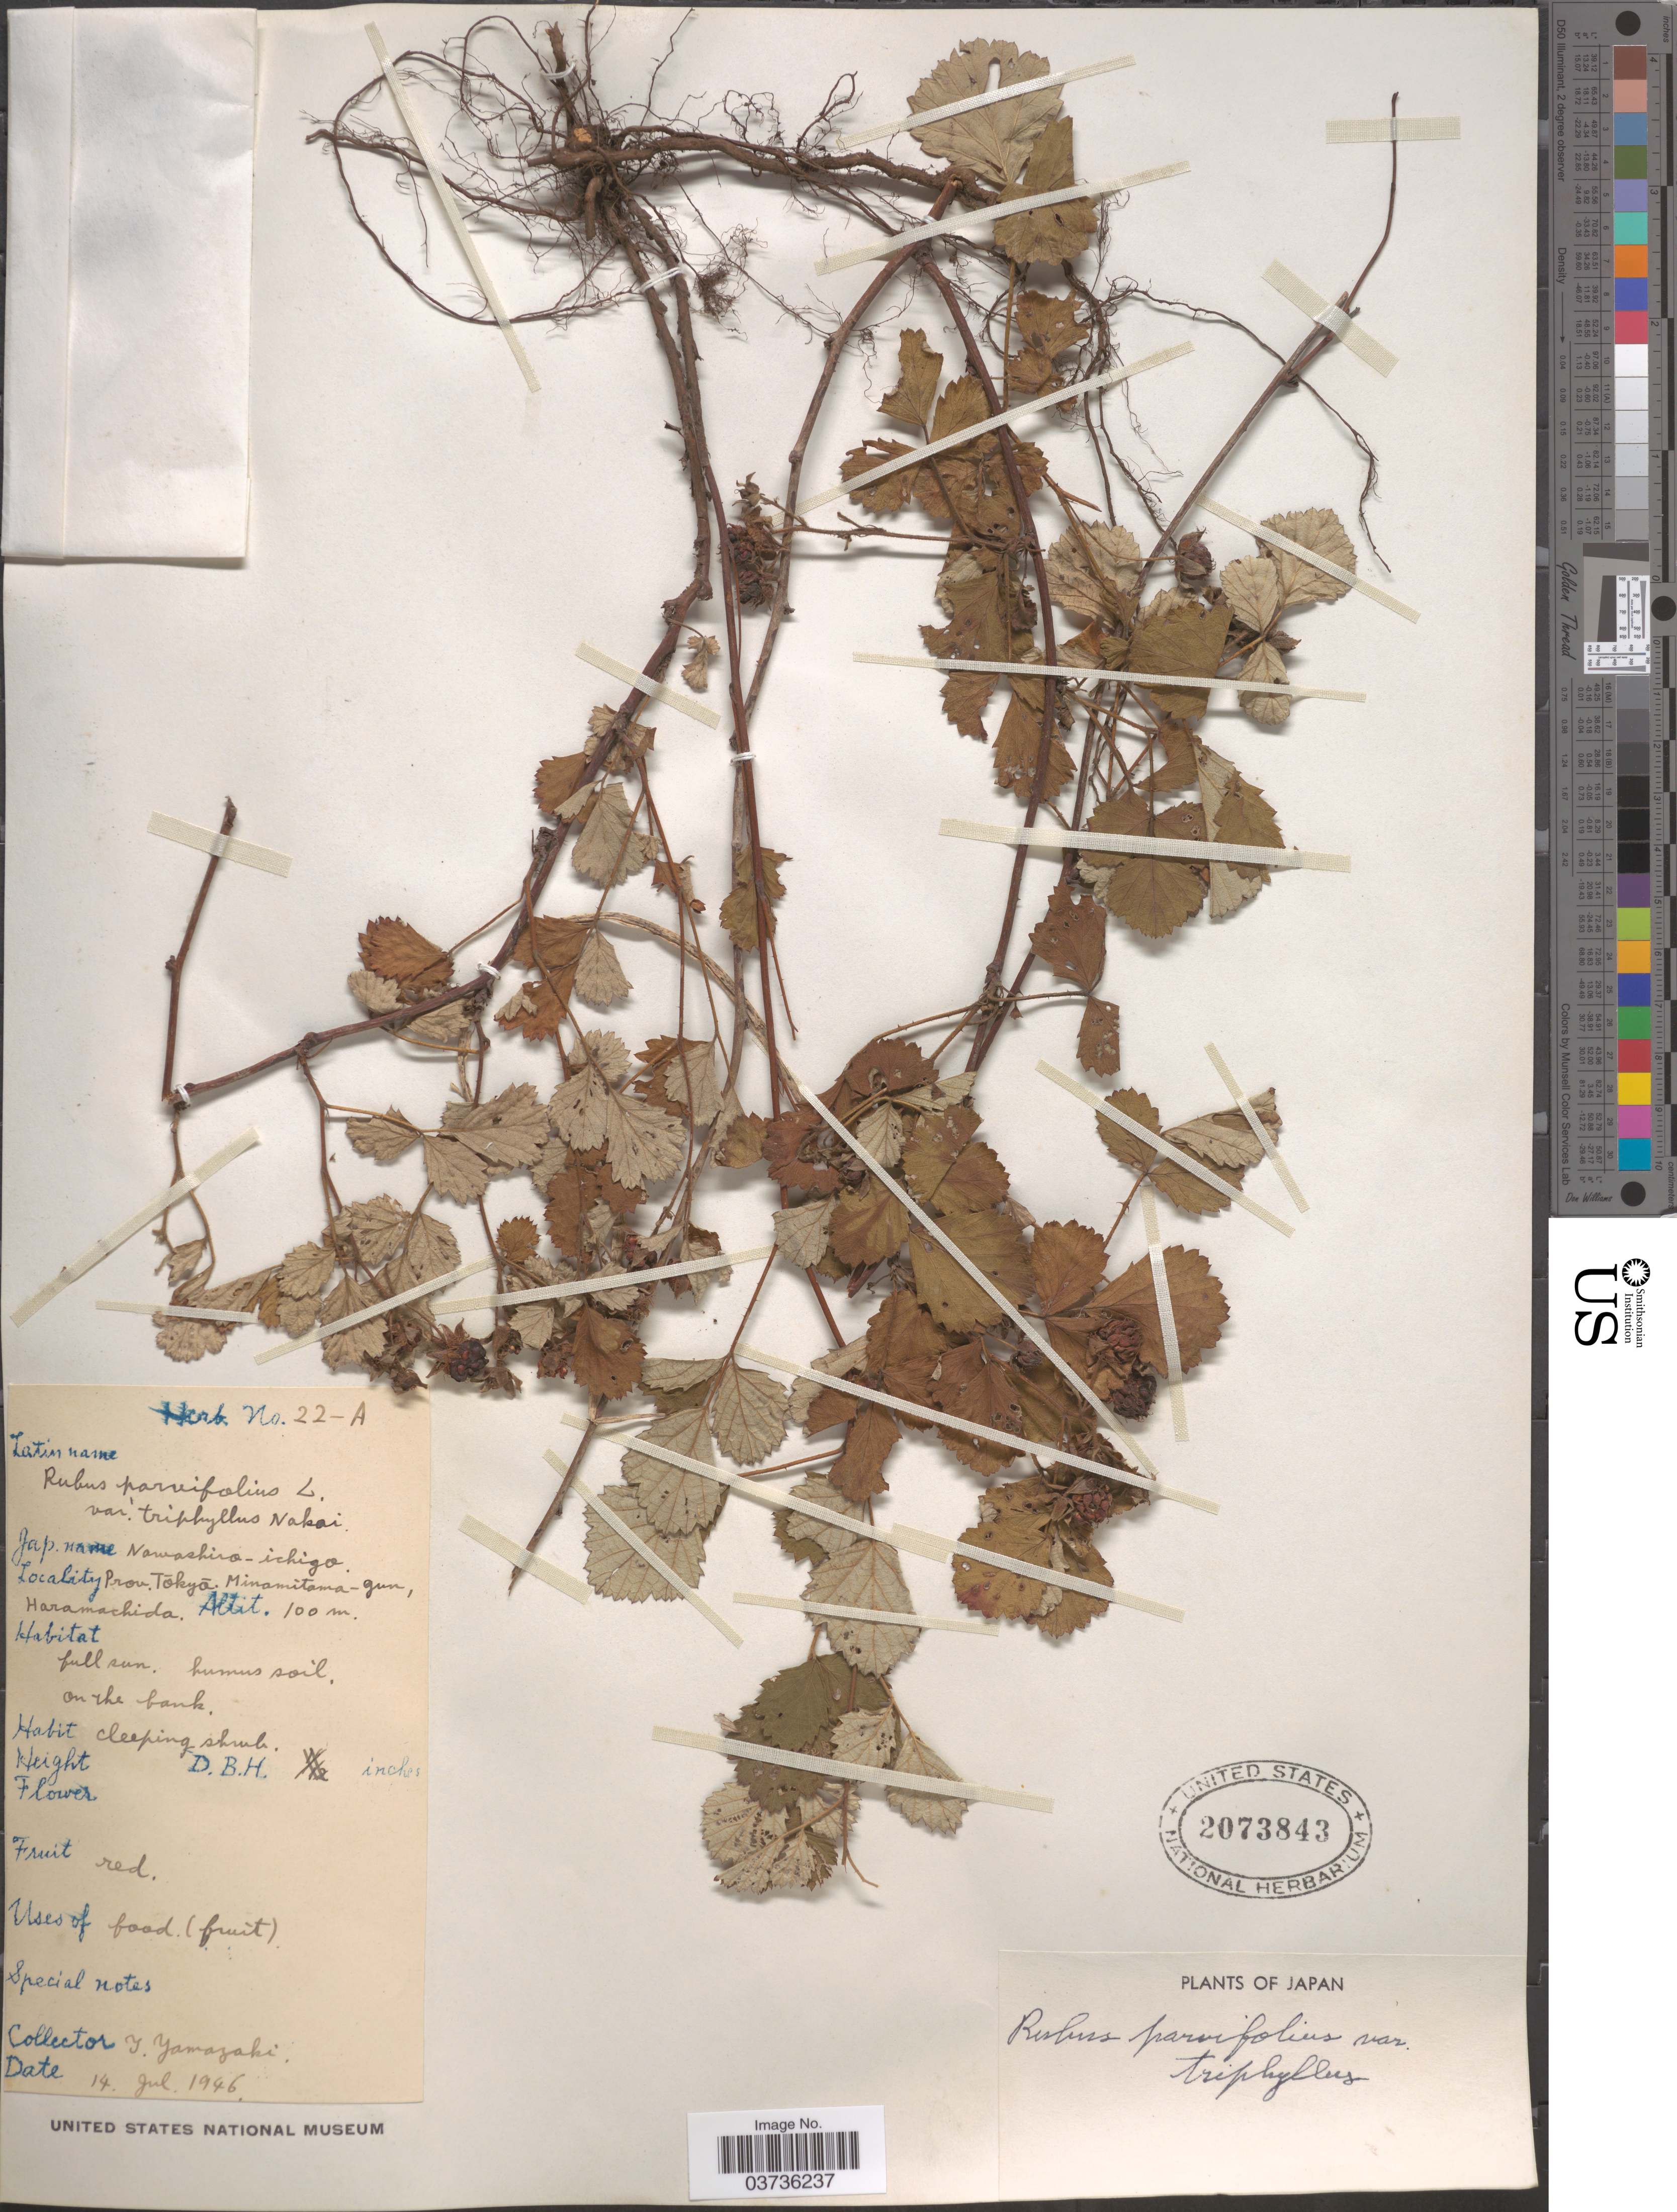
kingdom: Plantae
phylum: Tracheophyta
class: Magnoliopsida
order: Rosales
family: Rosaceae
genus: Rubus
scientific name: Rubus parvifolius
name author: L.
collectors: T. Yamazaki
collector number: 22-A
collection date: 1946-07-14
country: Japan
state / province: Tokyo, Federal City of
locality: Prov. Tokyo. Minamitama-gun, Haramachida.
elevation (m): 100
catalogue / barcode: US 2073843